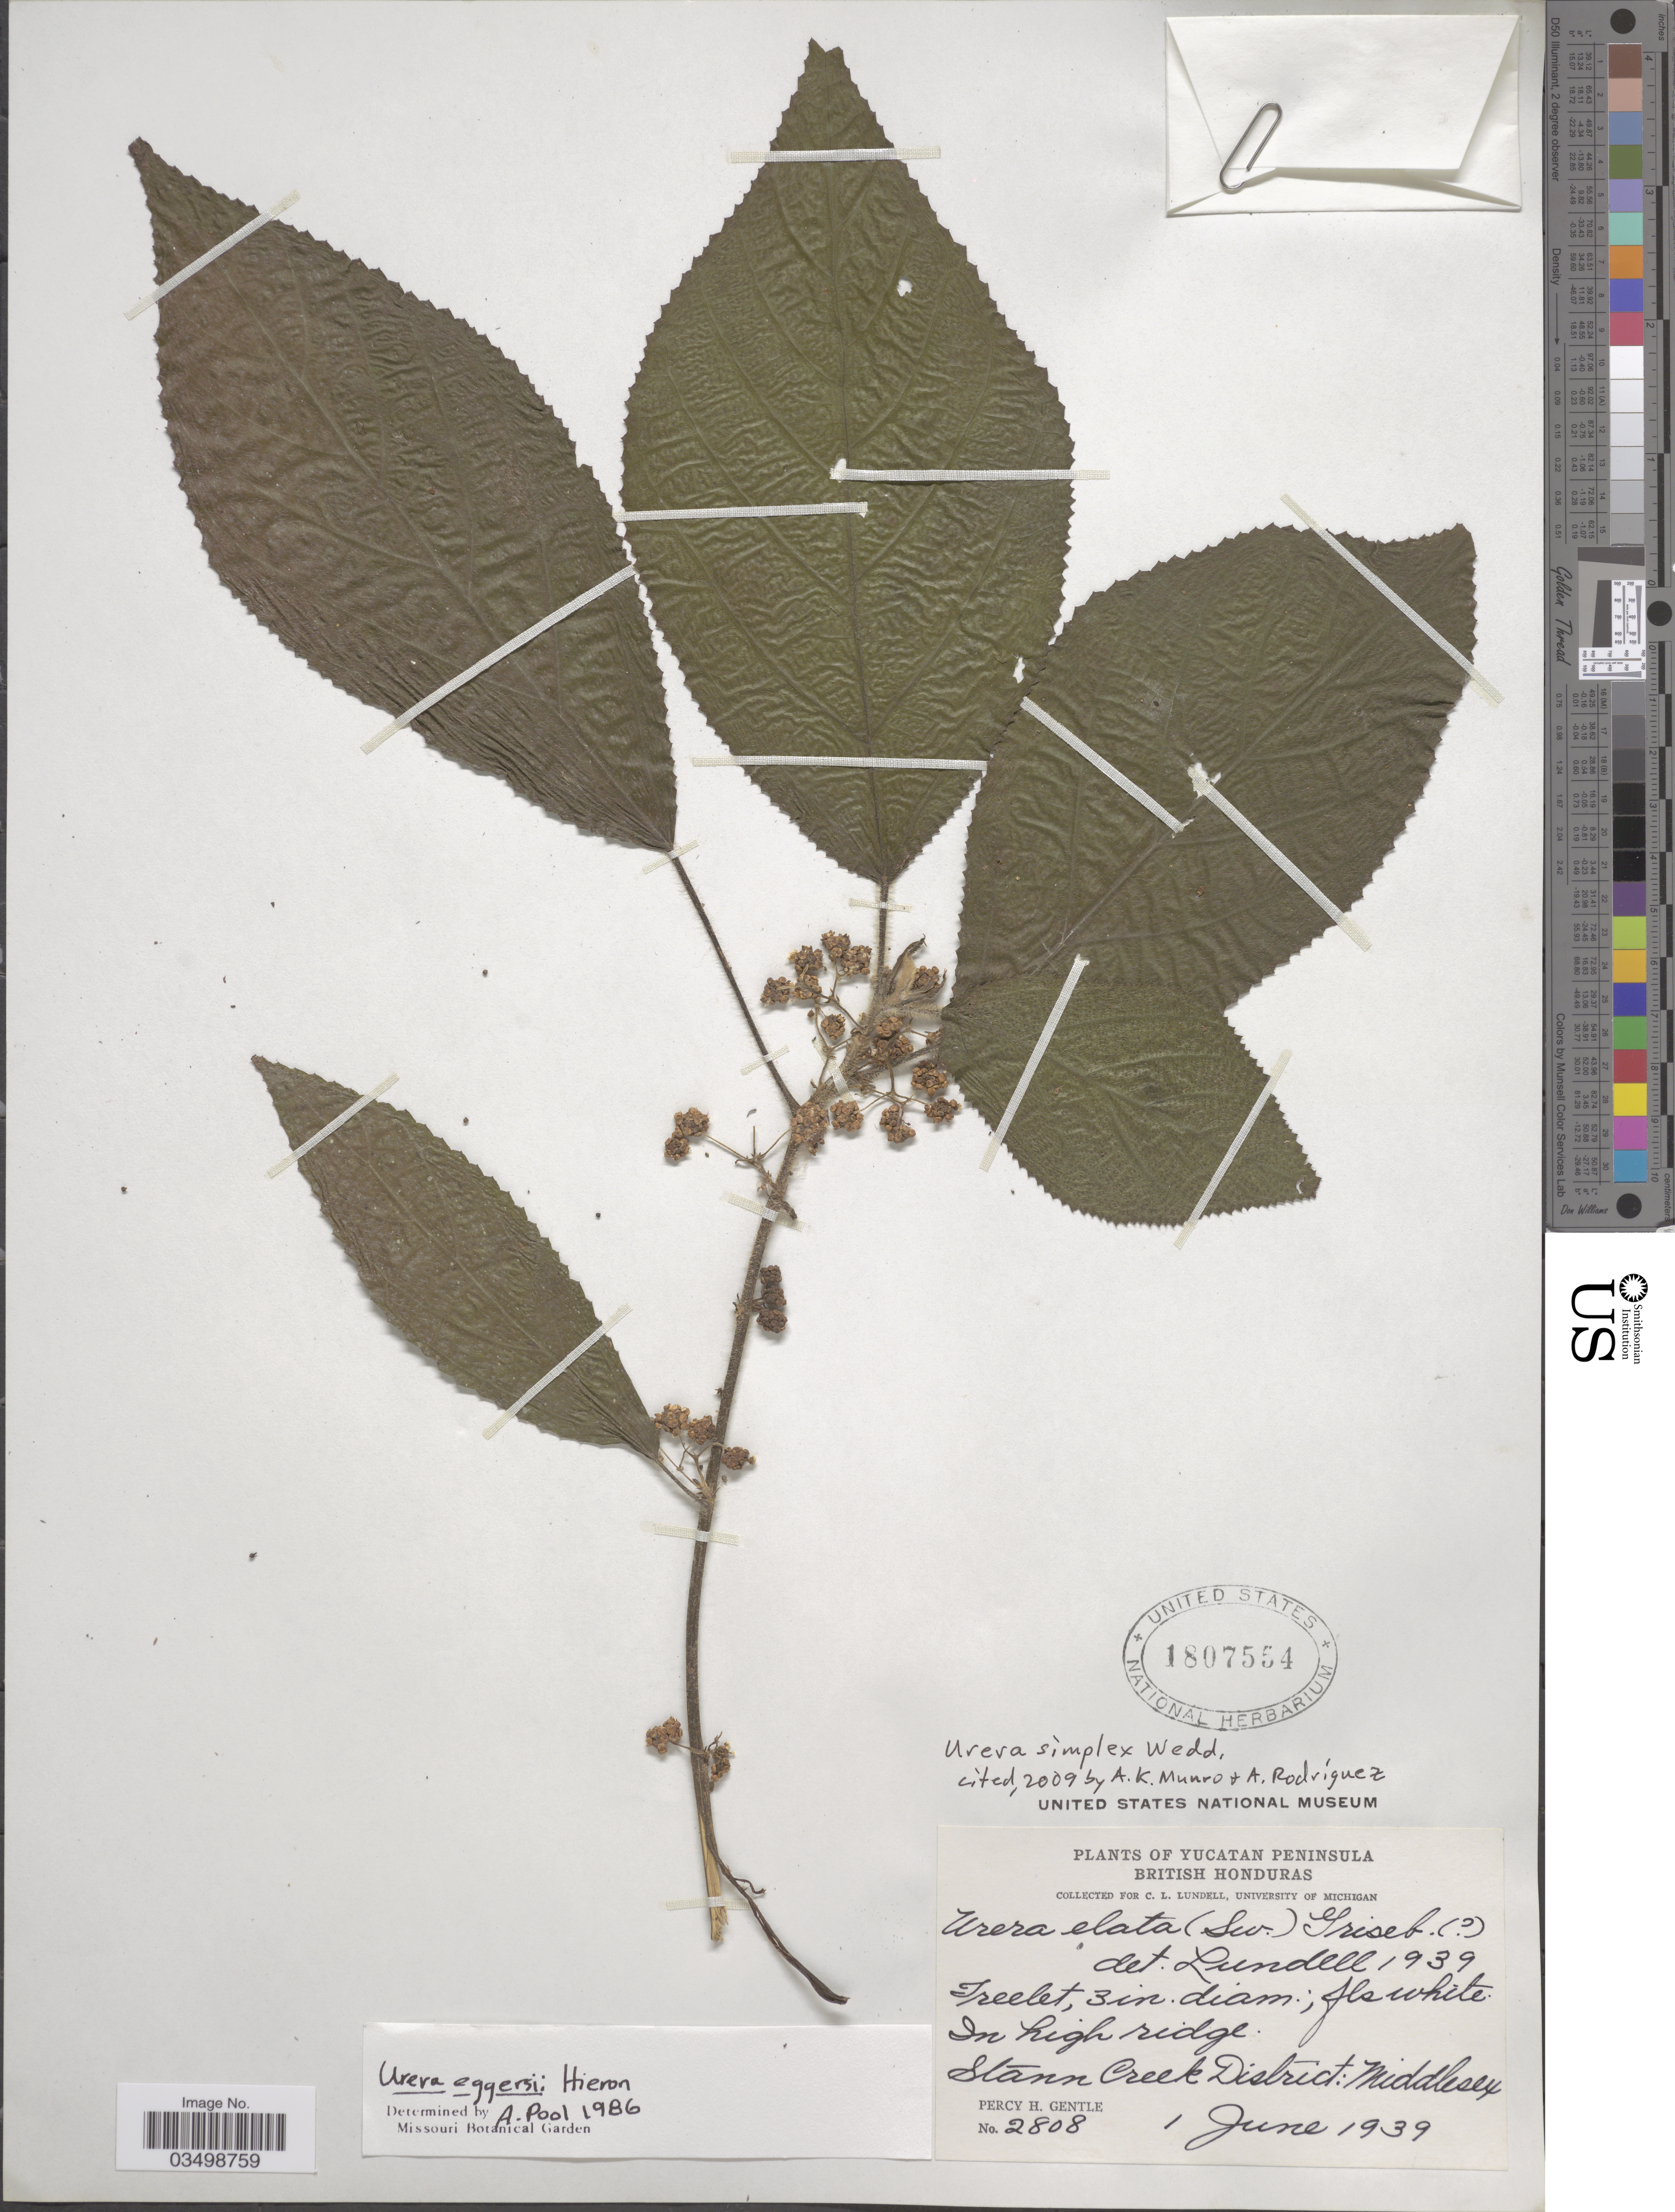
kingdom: Plantae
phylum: Tracheophyta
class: Magnoliopsida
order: Rosales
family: Urticaceae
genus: Urera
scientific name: Urera simplex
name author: Wedd.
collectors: P. H. Gentle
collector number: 2808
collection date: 1939-06-01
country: Belize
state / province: Stann Creek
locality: Yucatan Peninsula. British Honduras. Stann Creek District: Middlesex.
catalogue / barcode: US 1807554